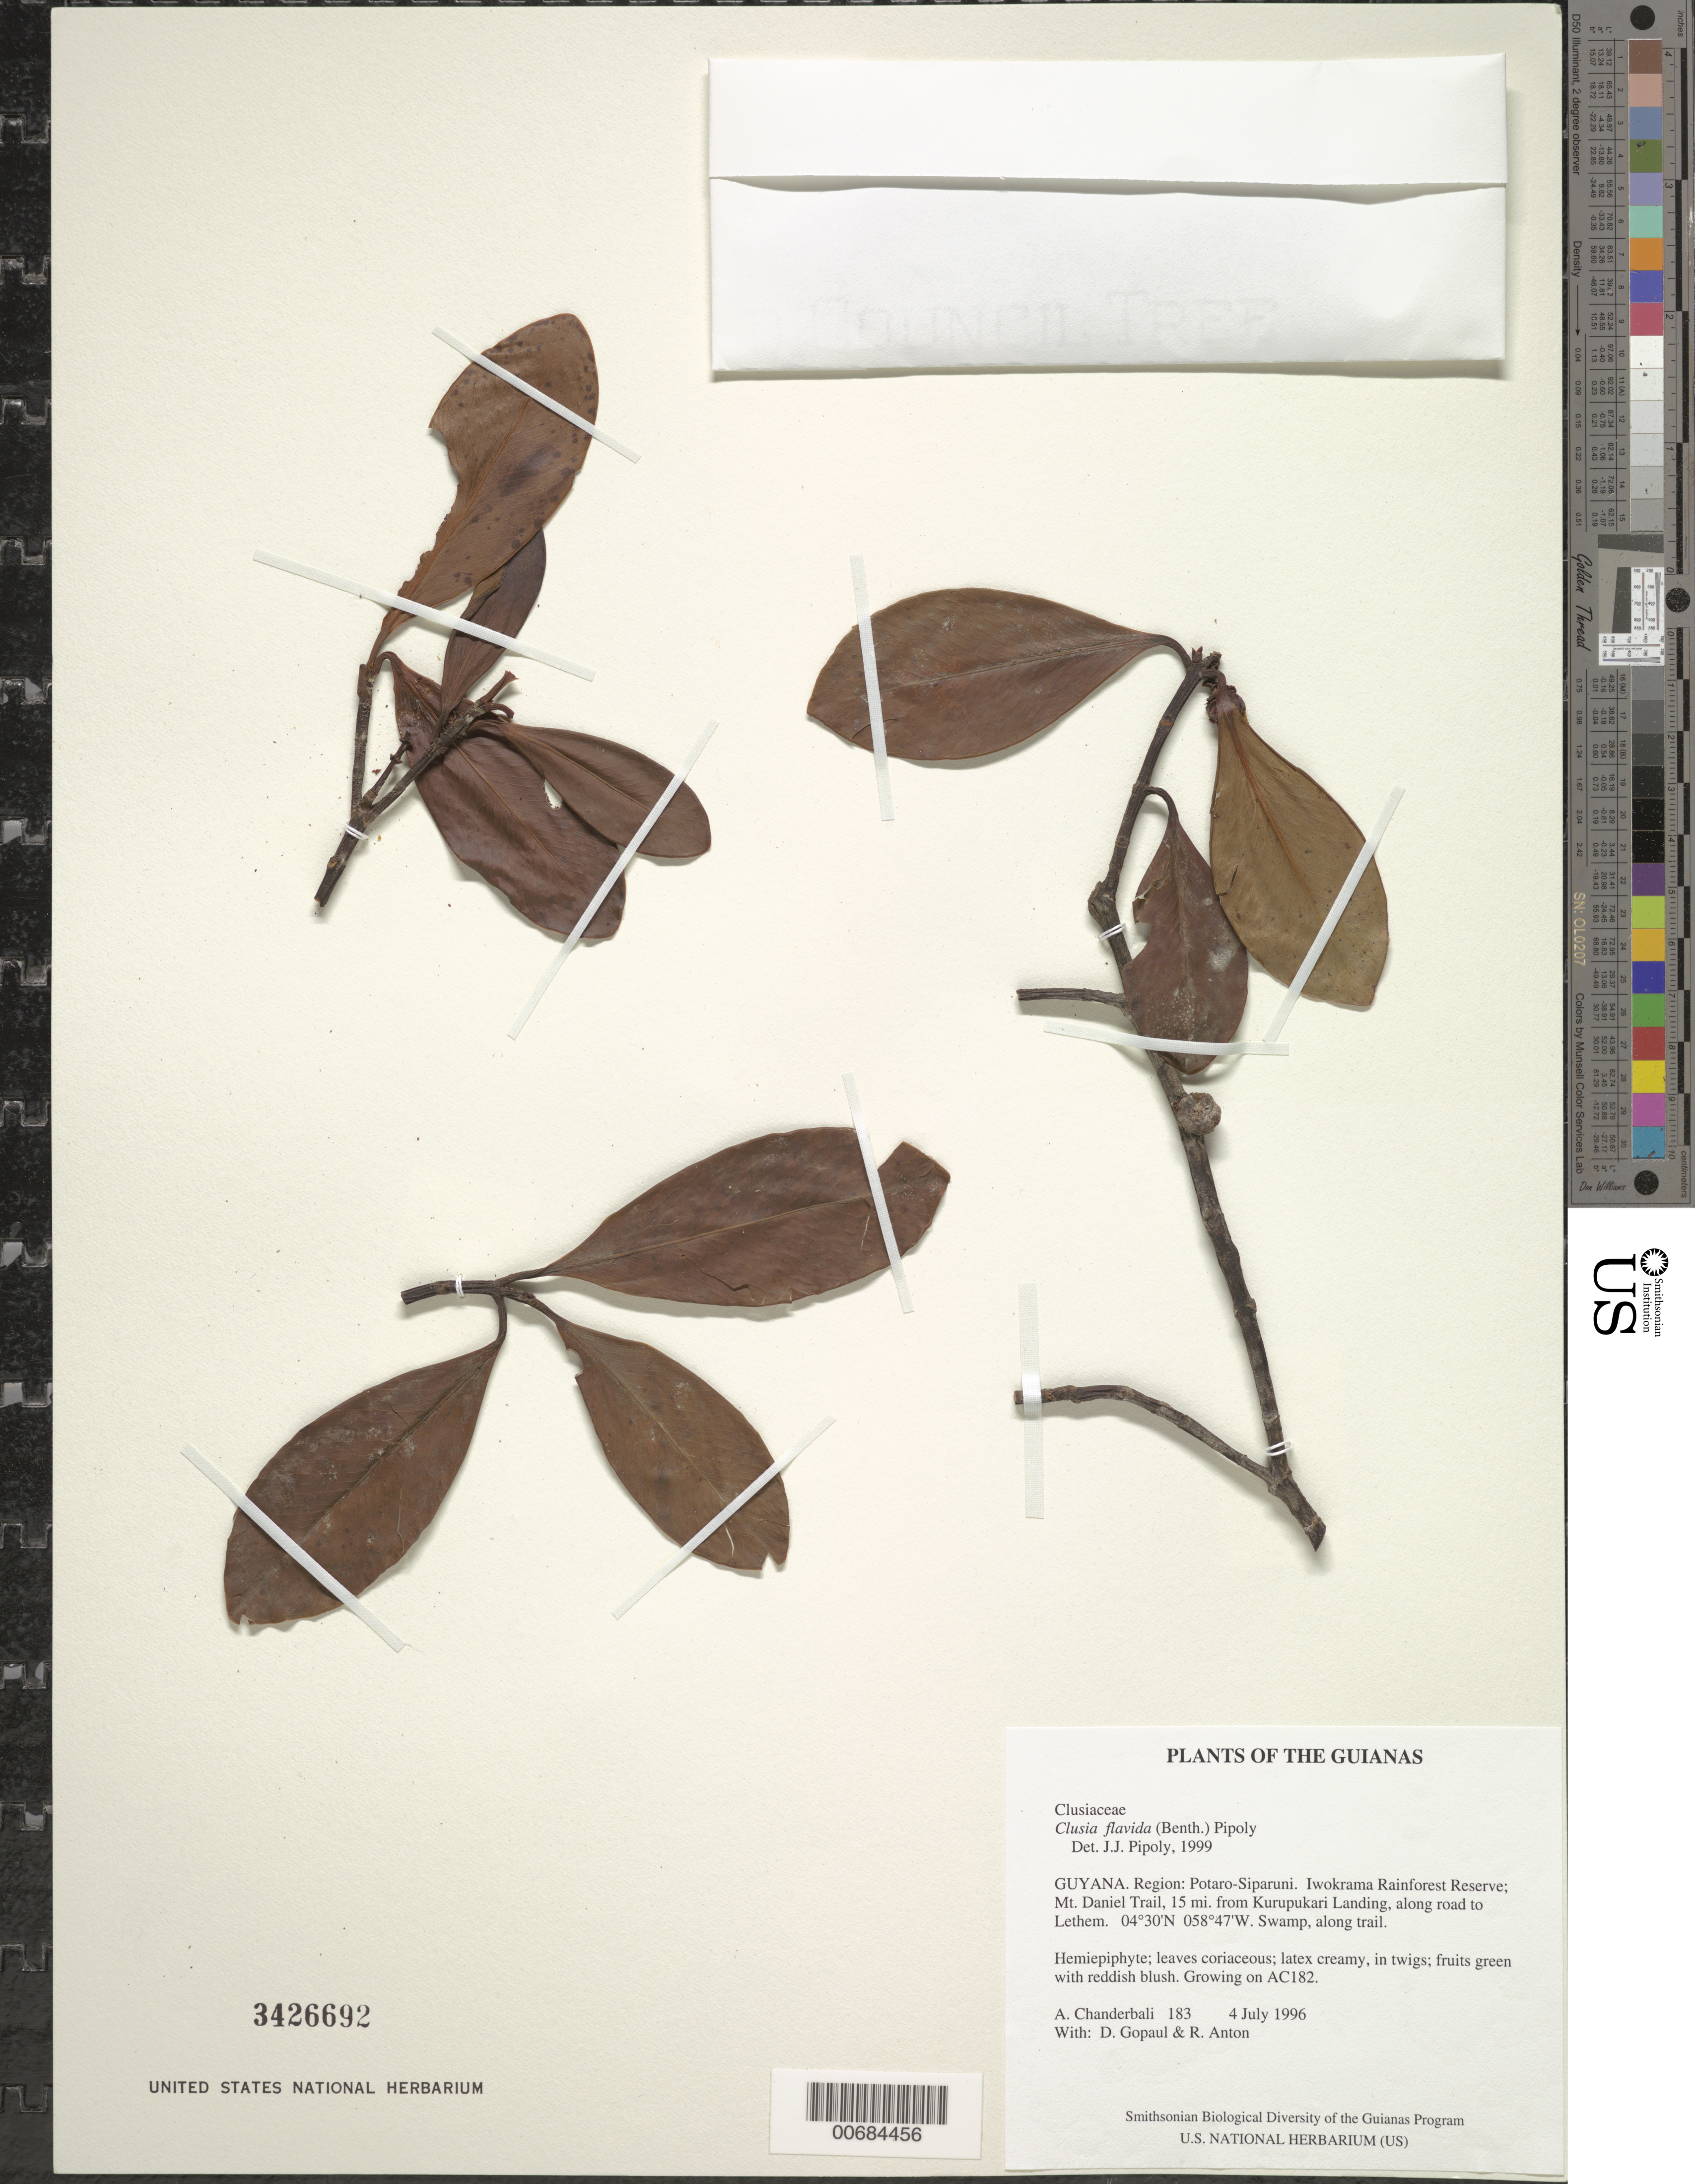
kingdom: Plantae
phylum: Tracheophyta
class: Magnoliopsida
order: Malpighiales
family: Clusiaceae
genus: Clusia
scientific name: Clusia flavida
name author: (Benth.) Pipoly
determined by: Pipoly, J. J., III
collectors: A. S. Chanderbali, D. Gopaul & R. Anton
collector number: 183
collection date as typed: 4 July 1996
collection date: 1996-07-04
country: Guyana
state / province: Potaro-Siparuni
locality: Iwokrama Rainforest Reserve; Mt. Daniel Trail, 15 mi. from Kurupukari Landing, along road to Lethem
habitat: Swamp, along trail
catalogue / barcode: US 3426692